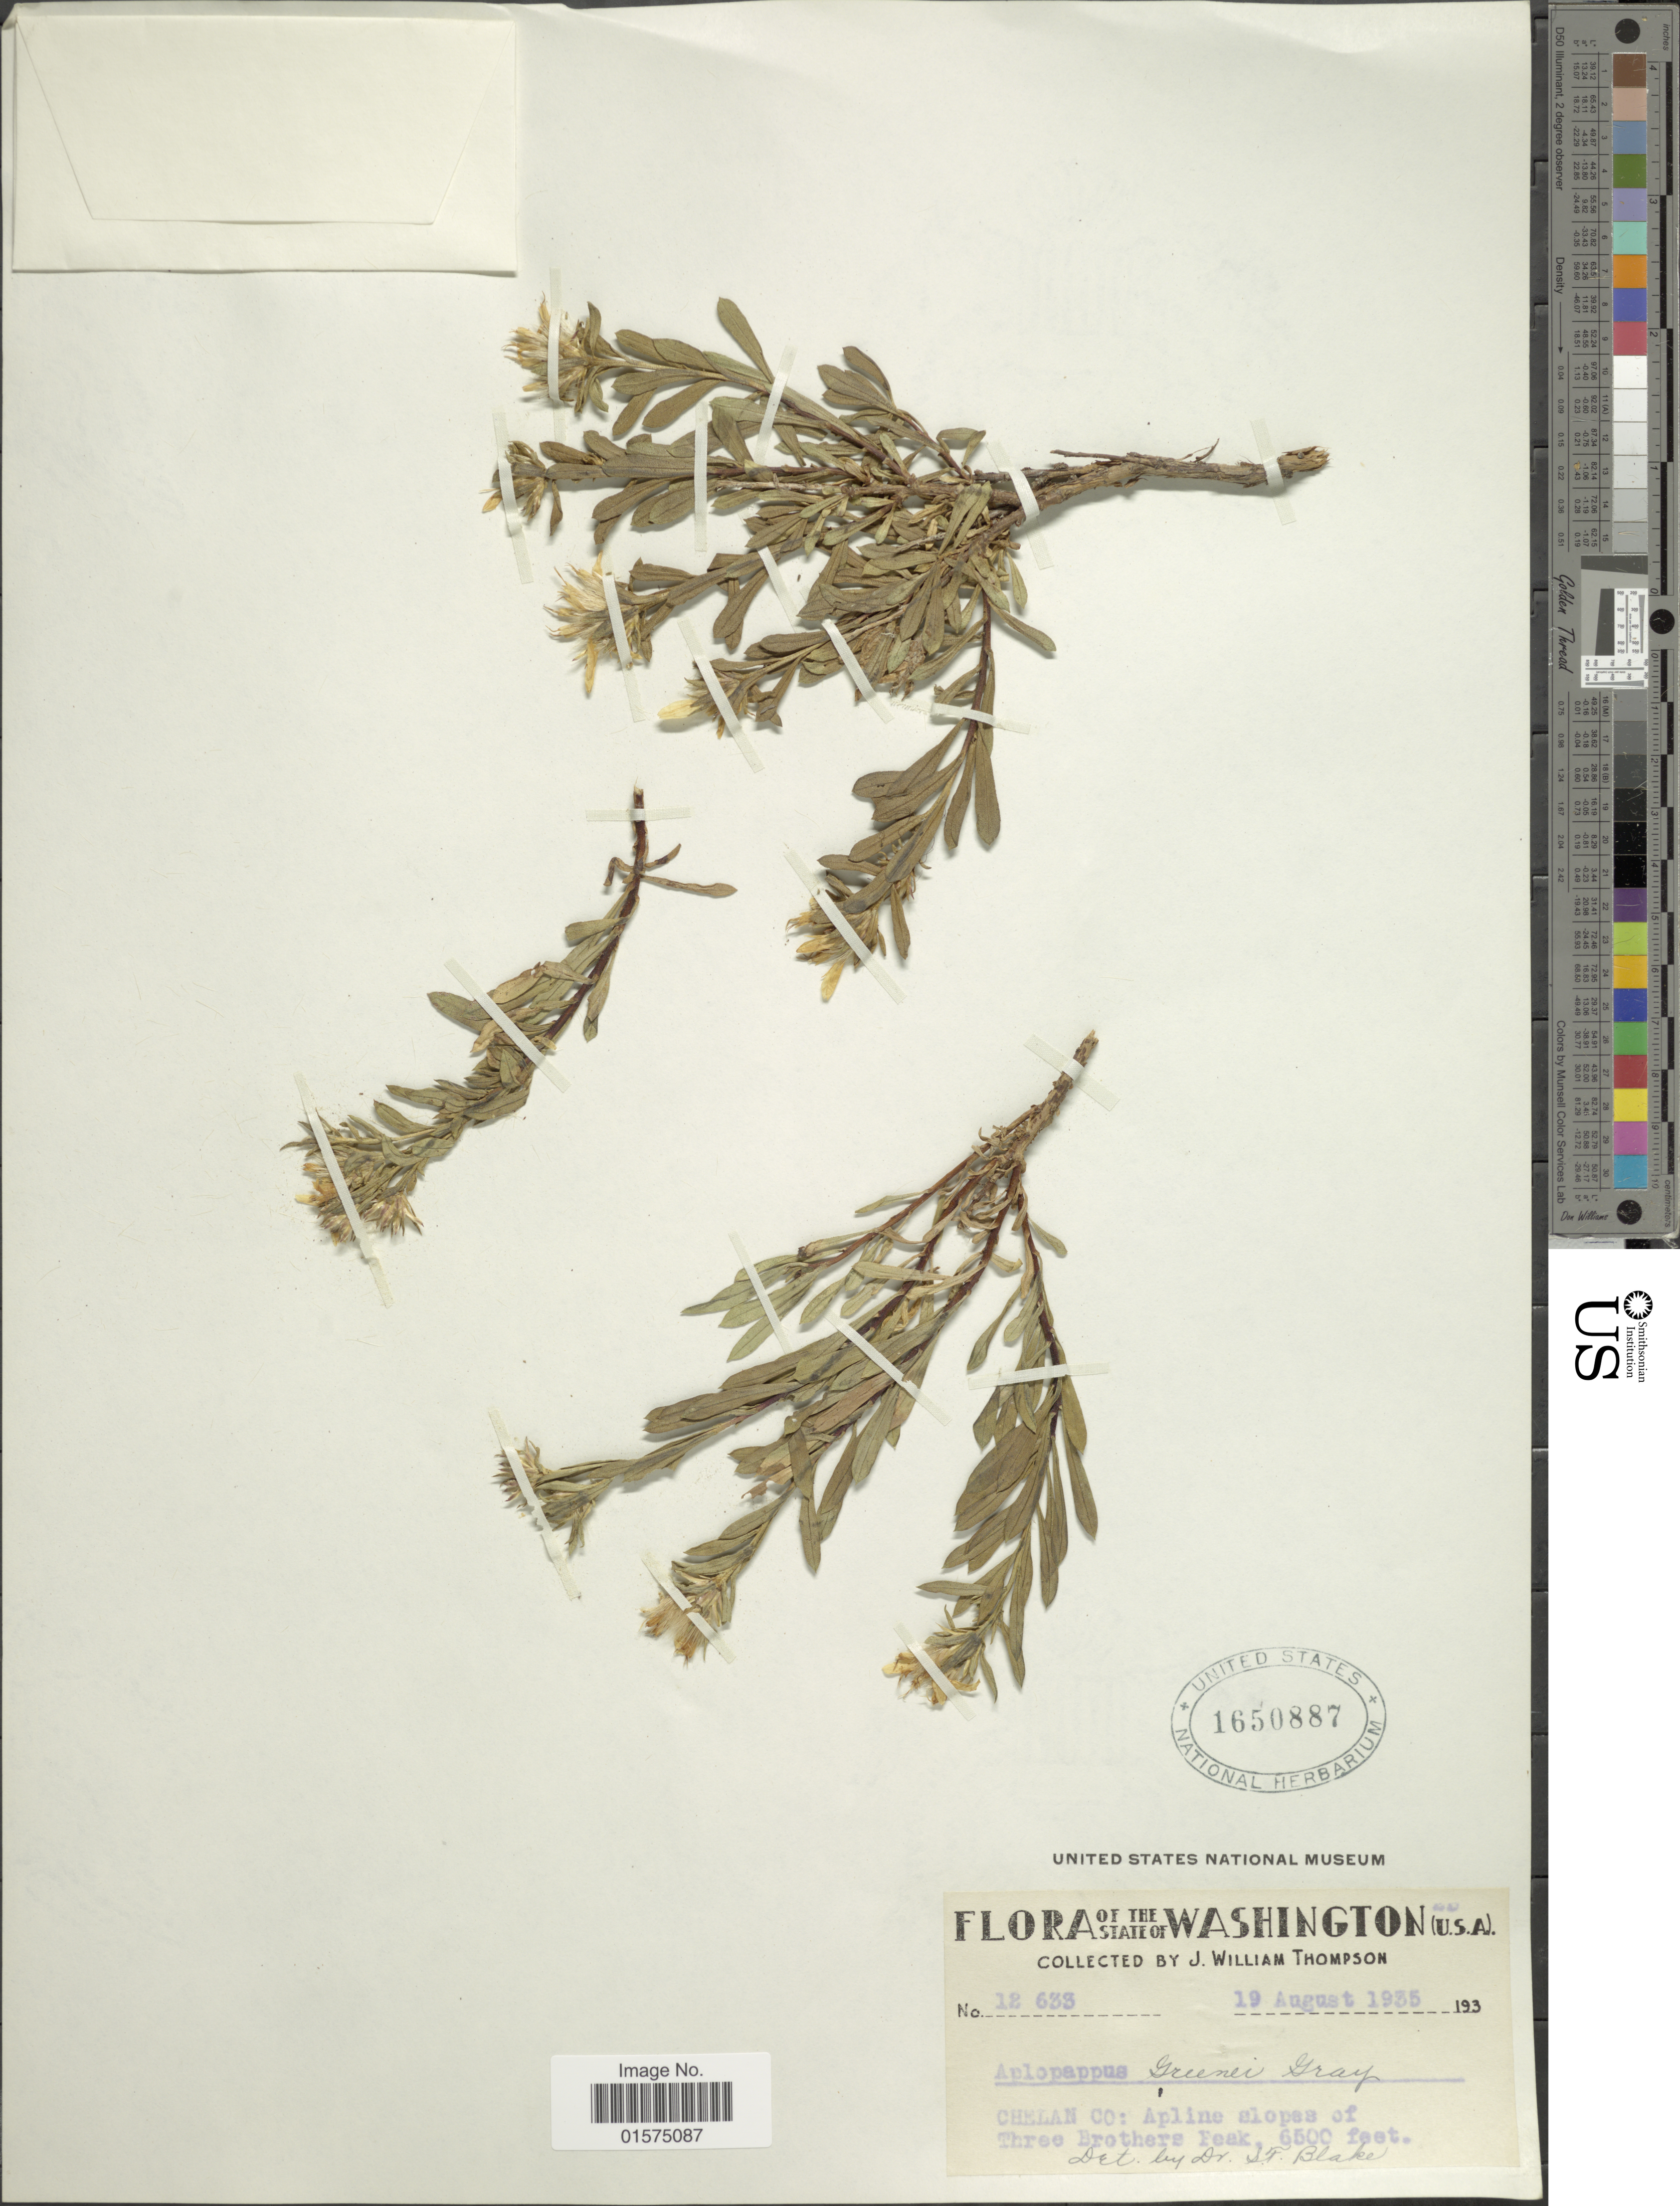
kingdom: Plantae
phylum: Tracheophyta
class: Magnoliopsida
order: Asterales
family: Asteraceae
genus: Ericameria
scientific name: Ericameria greenei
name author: (A. Gray) G.L. Nesom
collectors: J. W. Thompson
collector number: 12633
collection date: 1935-08-19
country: United States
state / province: Washington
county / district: Chelan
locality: Chelan Co: Apline slopes of Three Brothers Peak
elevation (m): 1981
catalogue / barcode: US 1650887